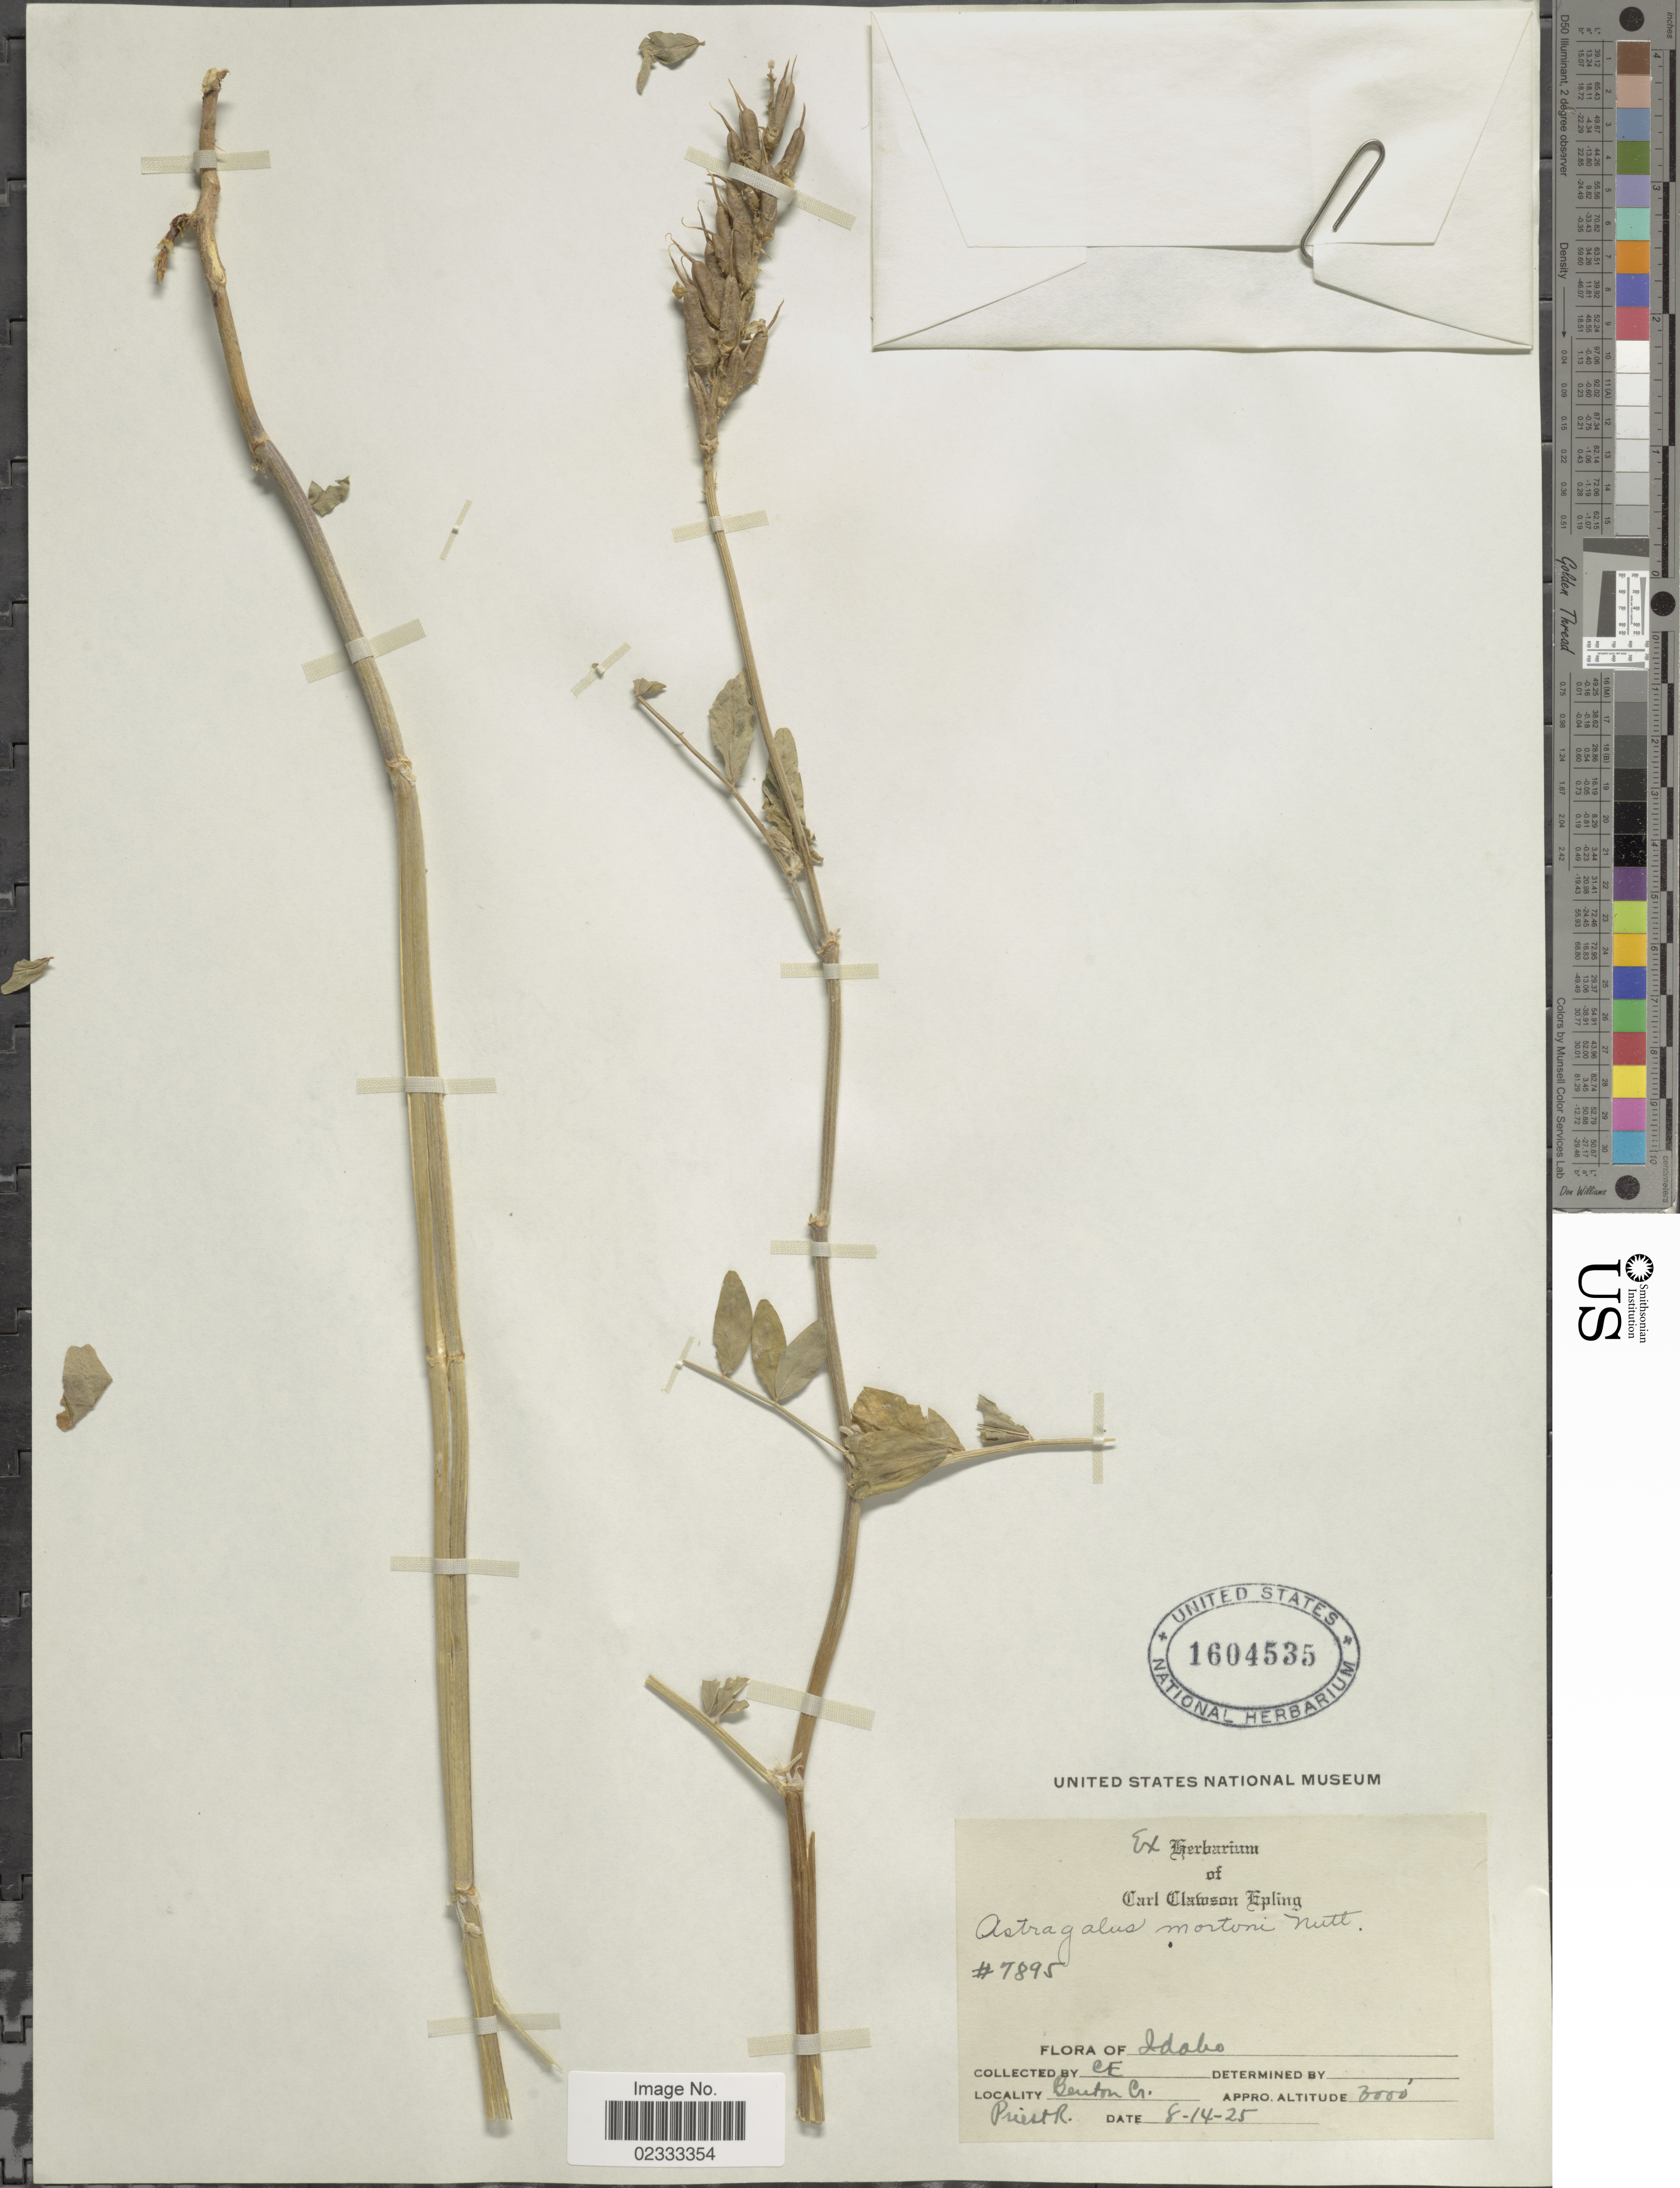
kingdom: Plantae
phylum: Tracheophyta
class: Magnoliopsida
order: Fabales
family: Fabaceae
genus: Astragalus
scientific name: Astragalus mortonii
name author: Nutt.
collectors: C. C. Epling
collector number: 7895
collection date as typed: Transcribed d/m/y: 14/8/25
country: United States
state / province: Idaho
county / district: Bonner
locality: Benton Co.[?], Priest R. [unsure placement]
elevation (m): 914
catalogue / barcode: US 1604535